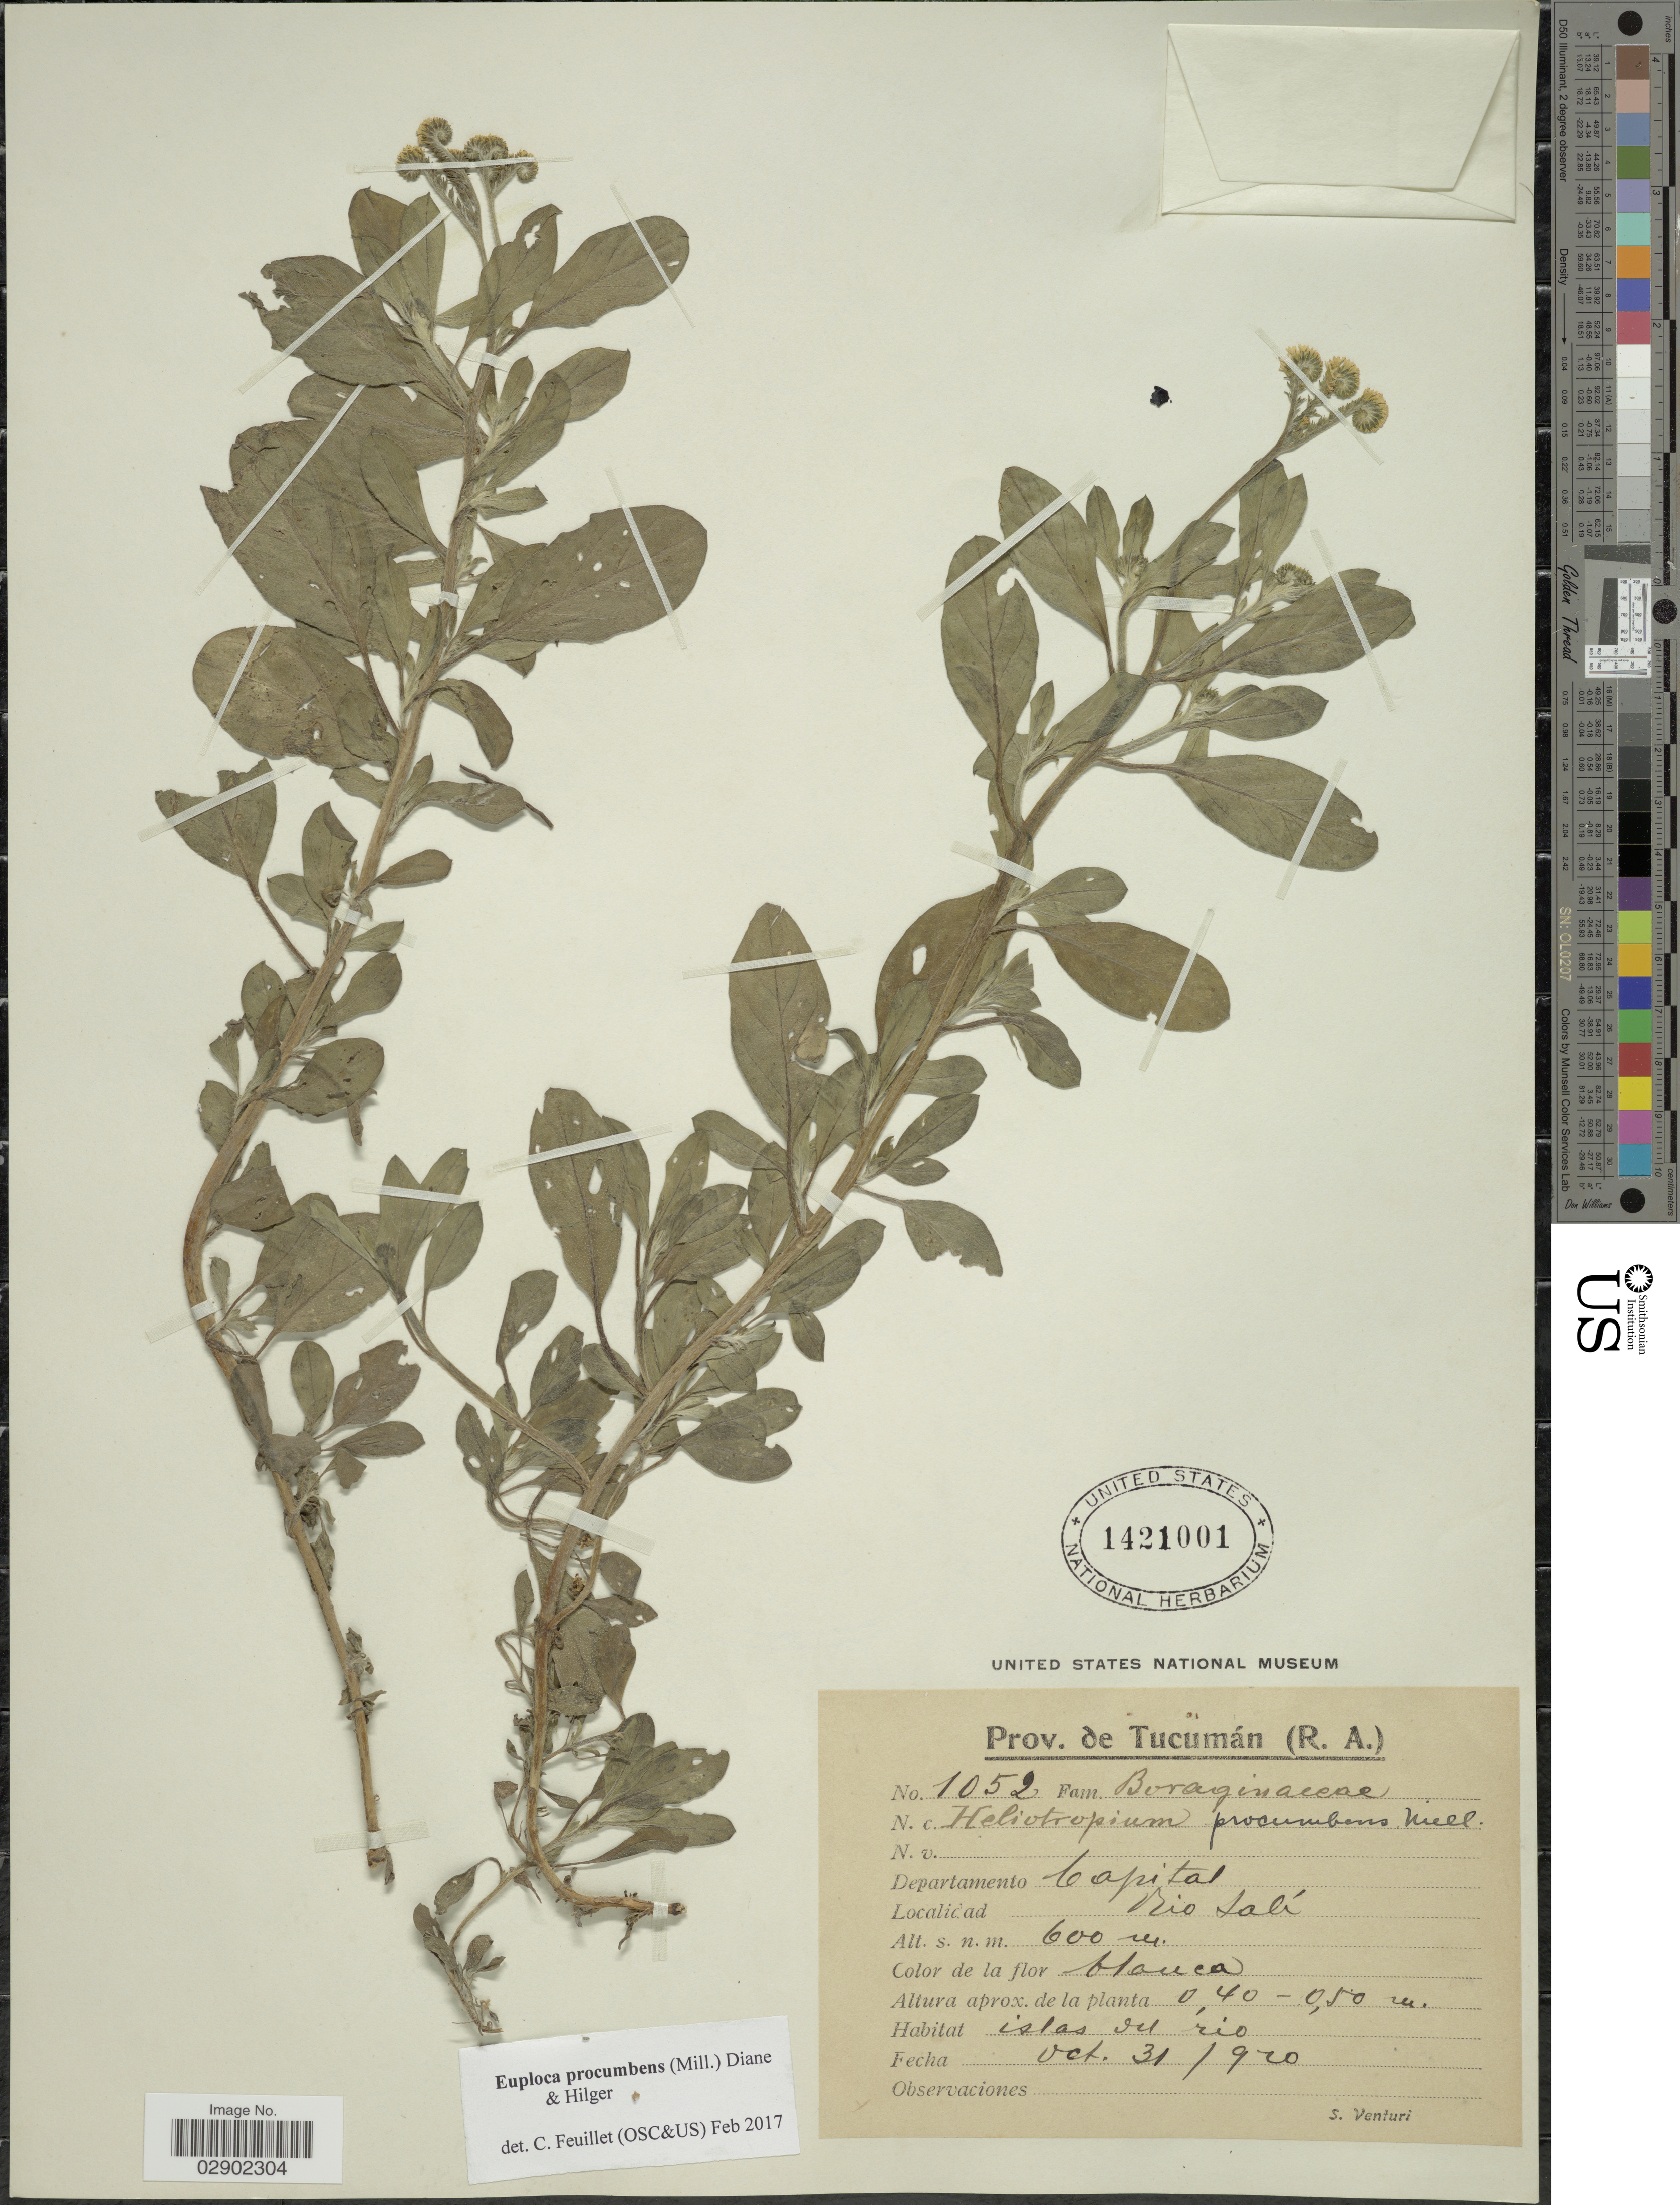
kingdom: Plantae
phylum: Tracheophyta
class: Magnoliopsida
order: Boraginales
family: Heliotropiaceae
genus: Euploca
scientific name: Euploca procumbens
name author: (Mill.) Diane & Hilger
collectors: S. Venturi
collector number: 1052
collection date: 1920-10-31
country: Argentina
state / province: Tucuman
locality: Prov. de Tucumán. Departamento Capital. Rio Cali.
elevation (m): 600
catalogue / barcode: US 1421001